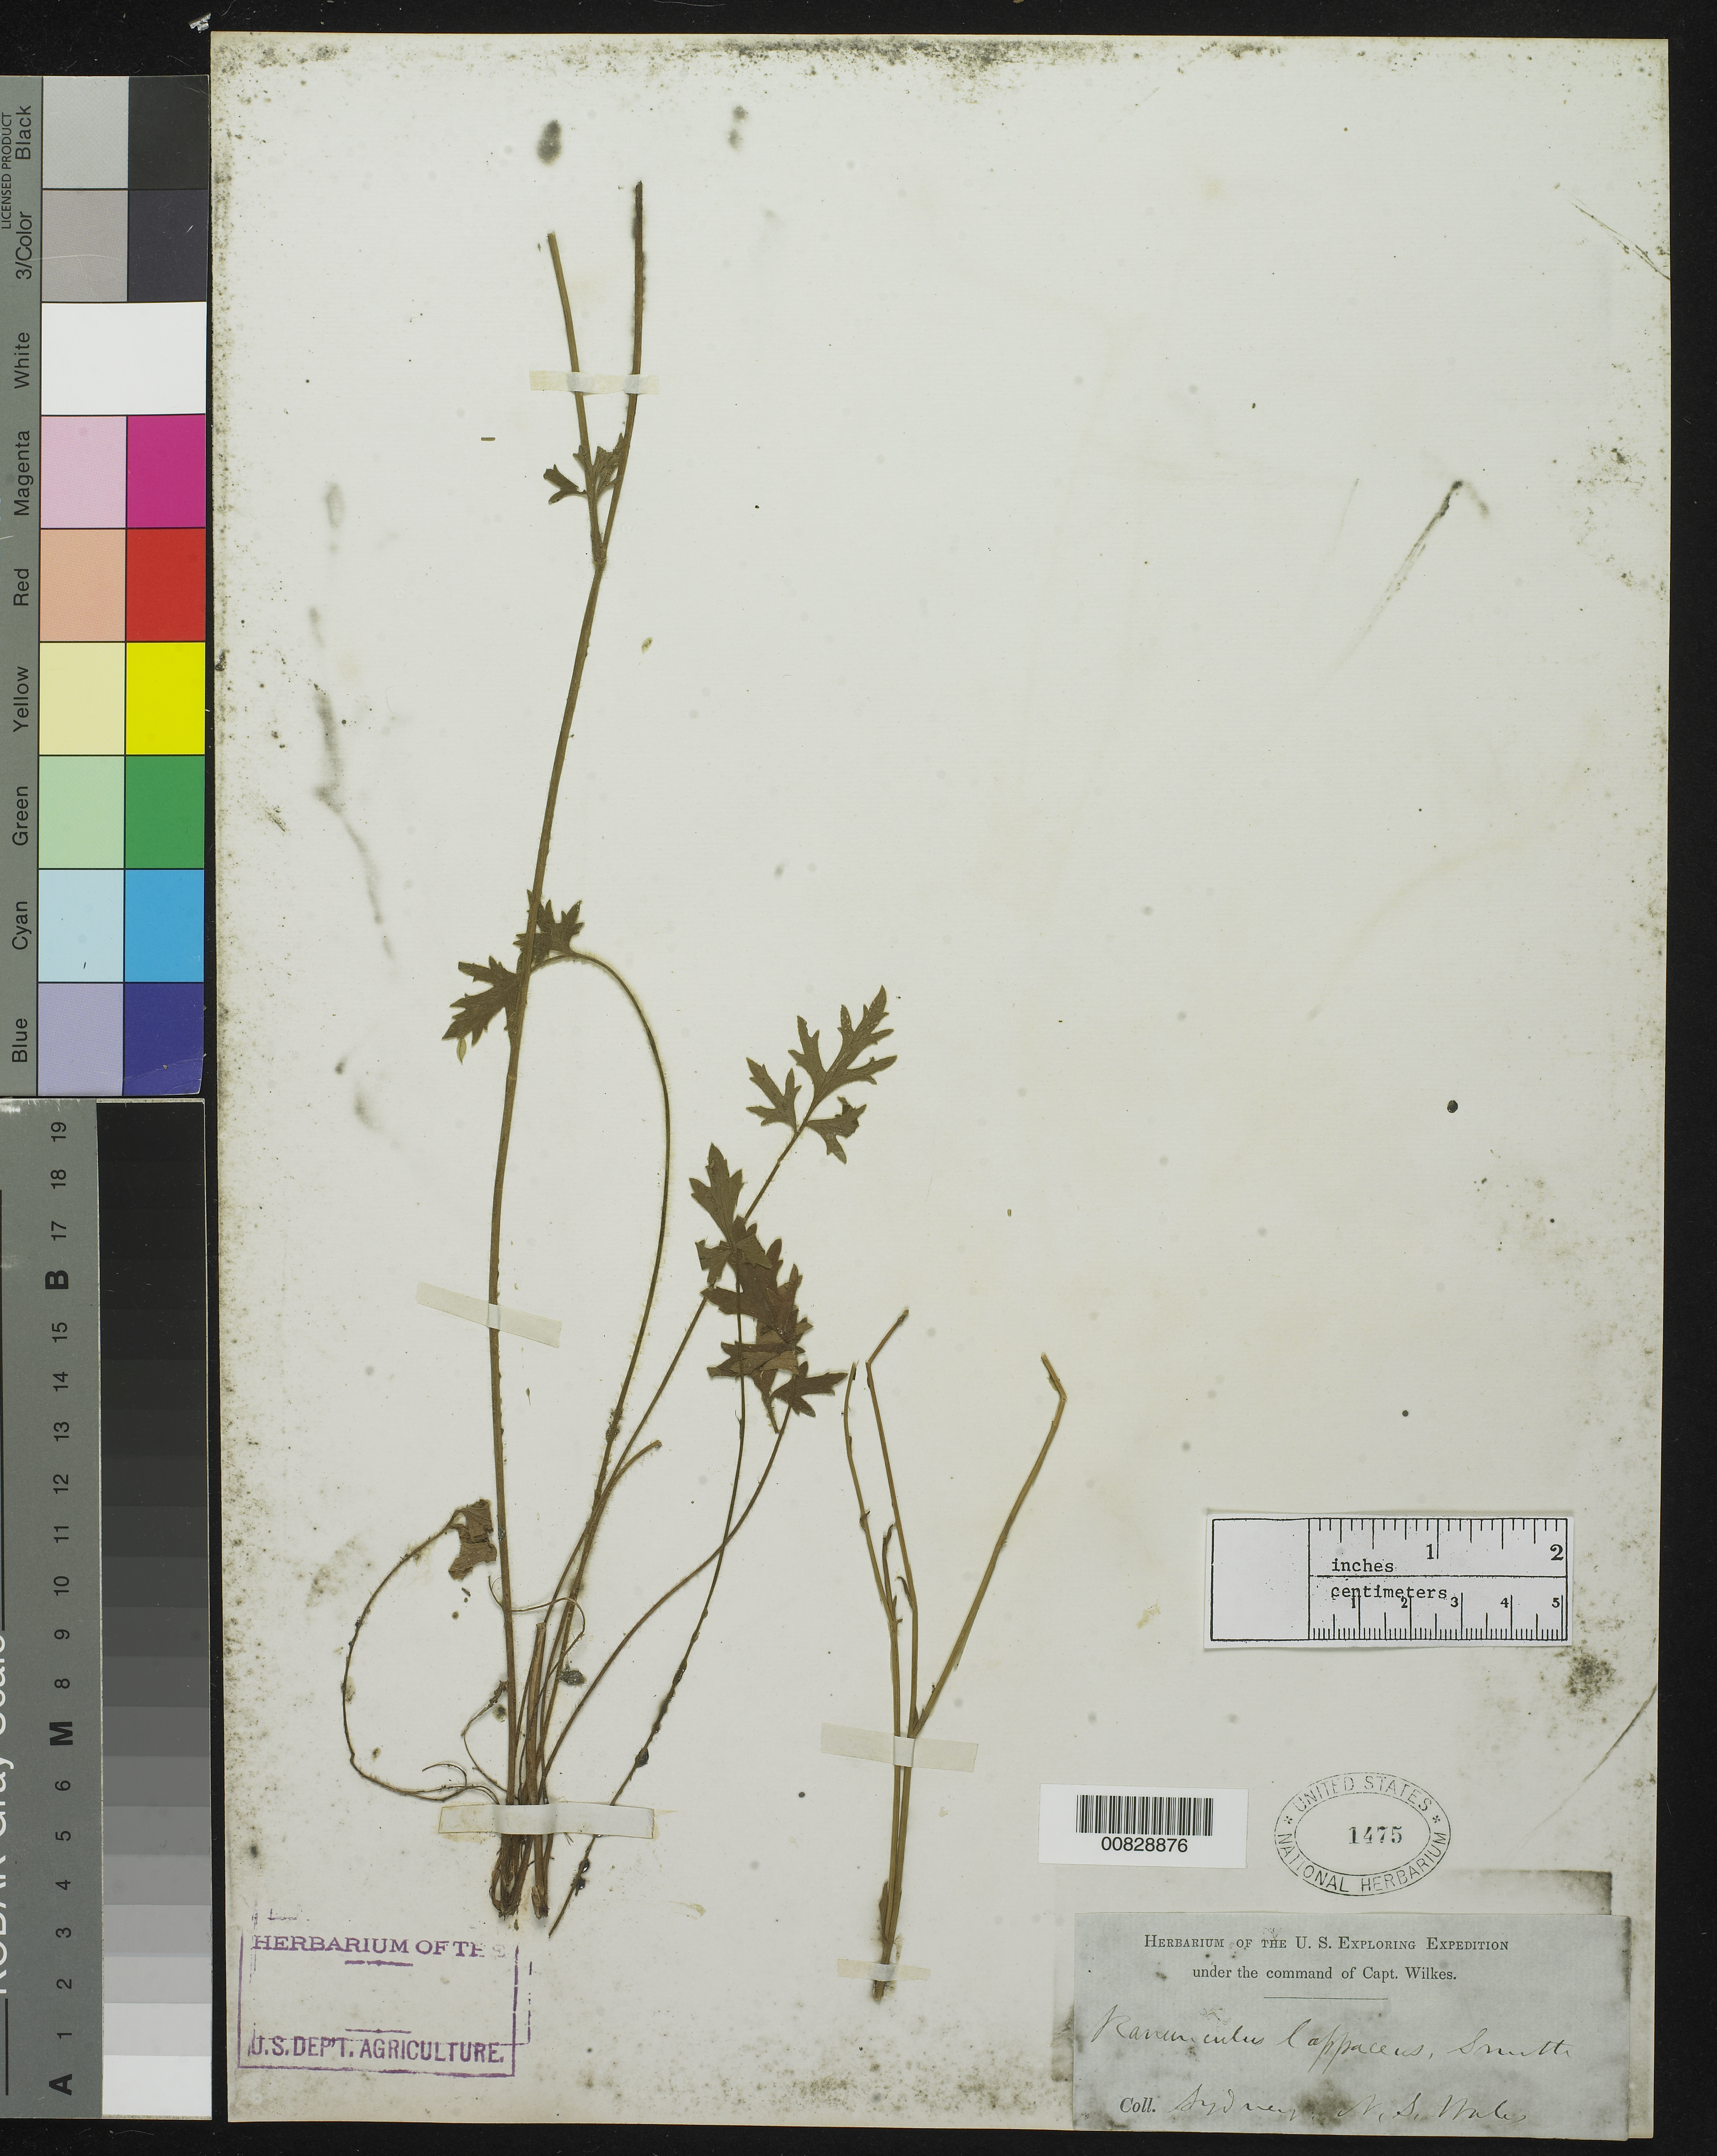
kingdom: Plantae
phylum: Tracheophyta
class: Magnoliopsida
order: Ranunculales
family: Ranunculaceae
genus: Ranunculus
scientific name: Ranunculus lappaceus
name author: Sm.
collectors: Wilkes Explor. Exped.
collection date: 1838/1842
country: Australia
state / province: New South Wales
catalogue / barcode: US 1475